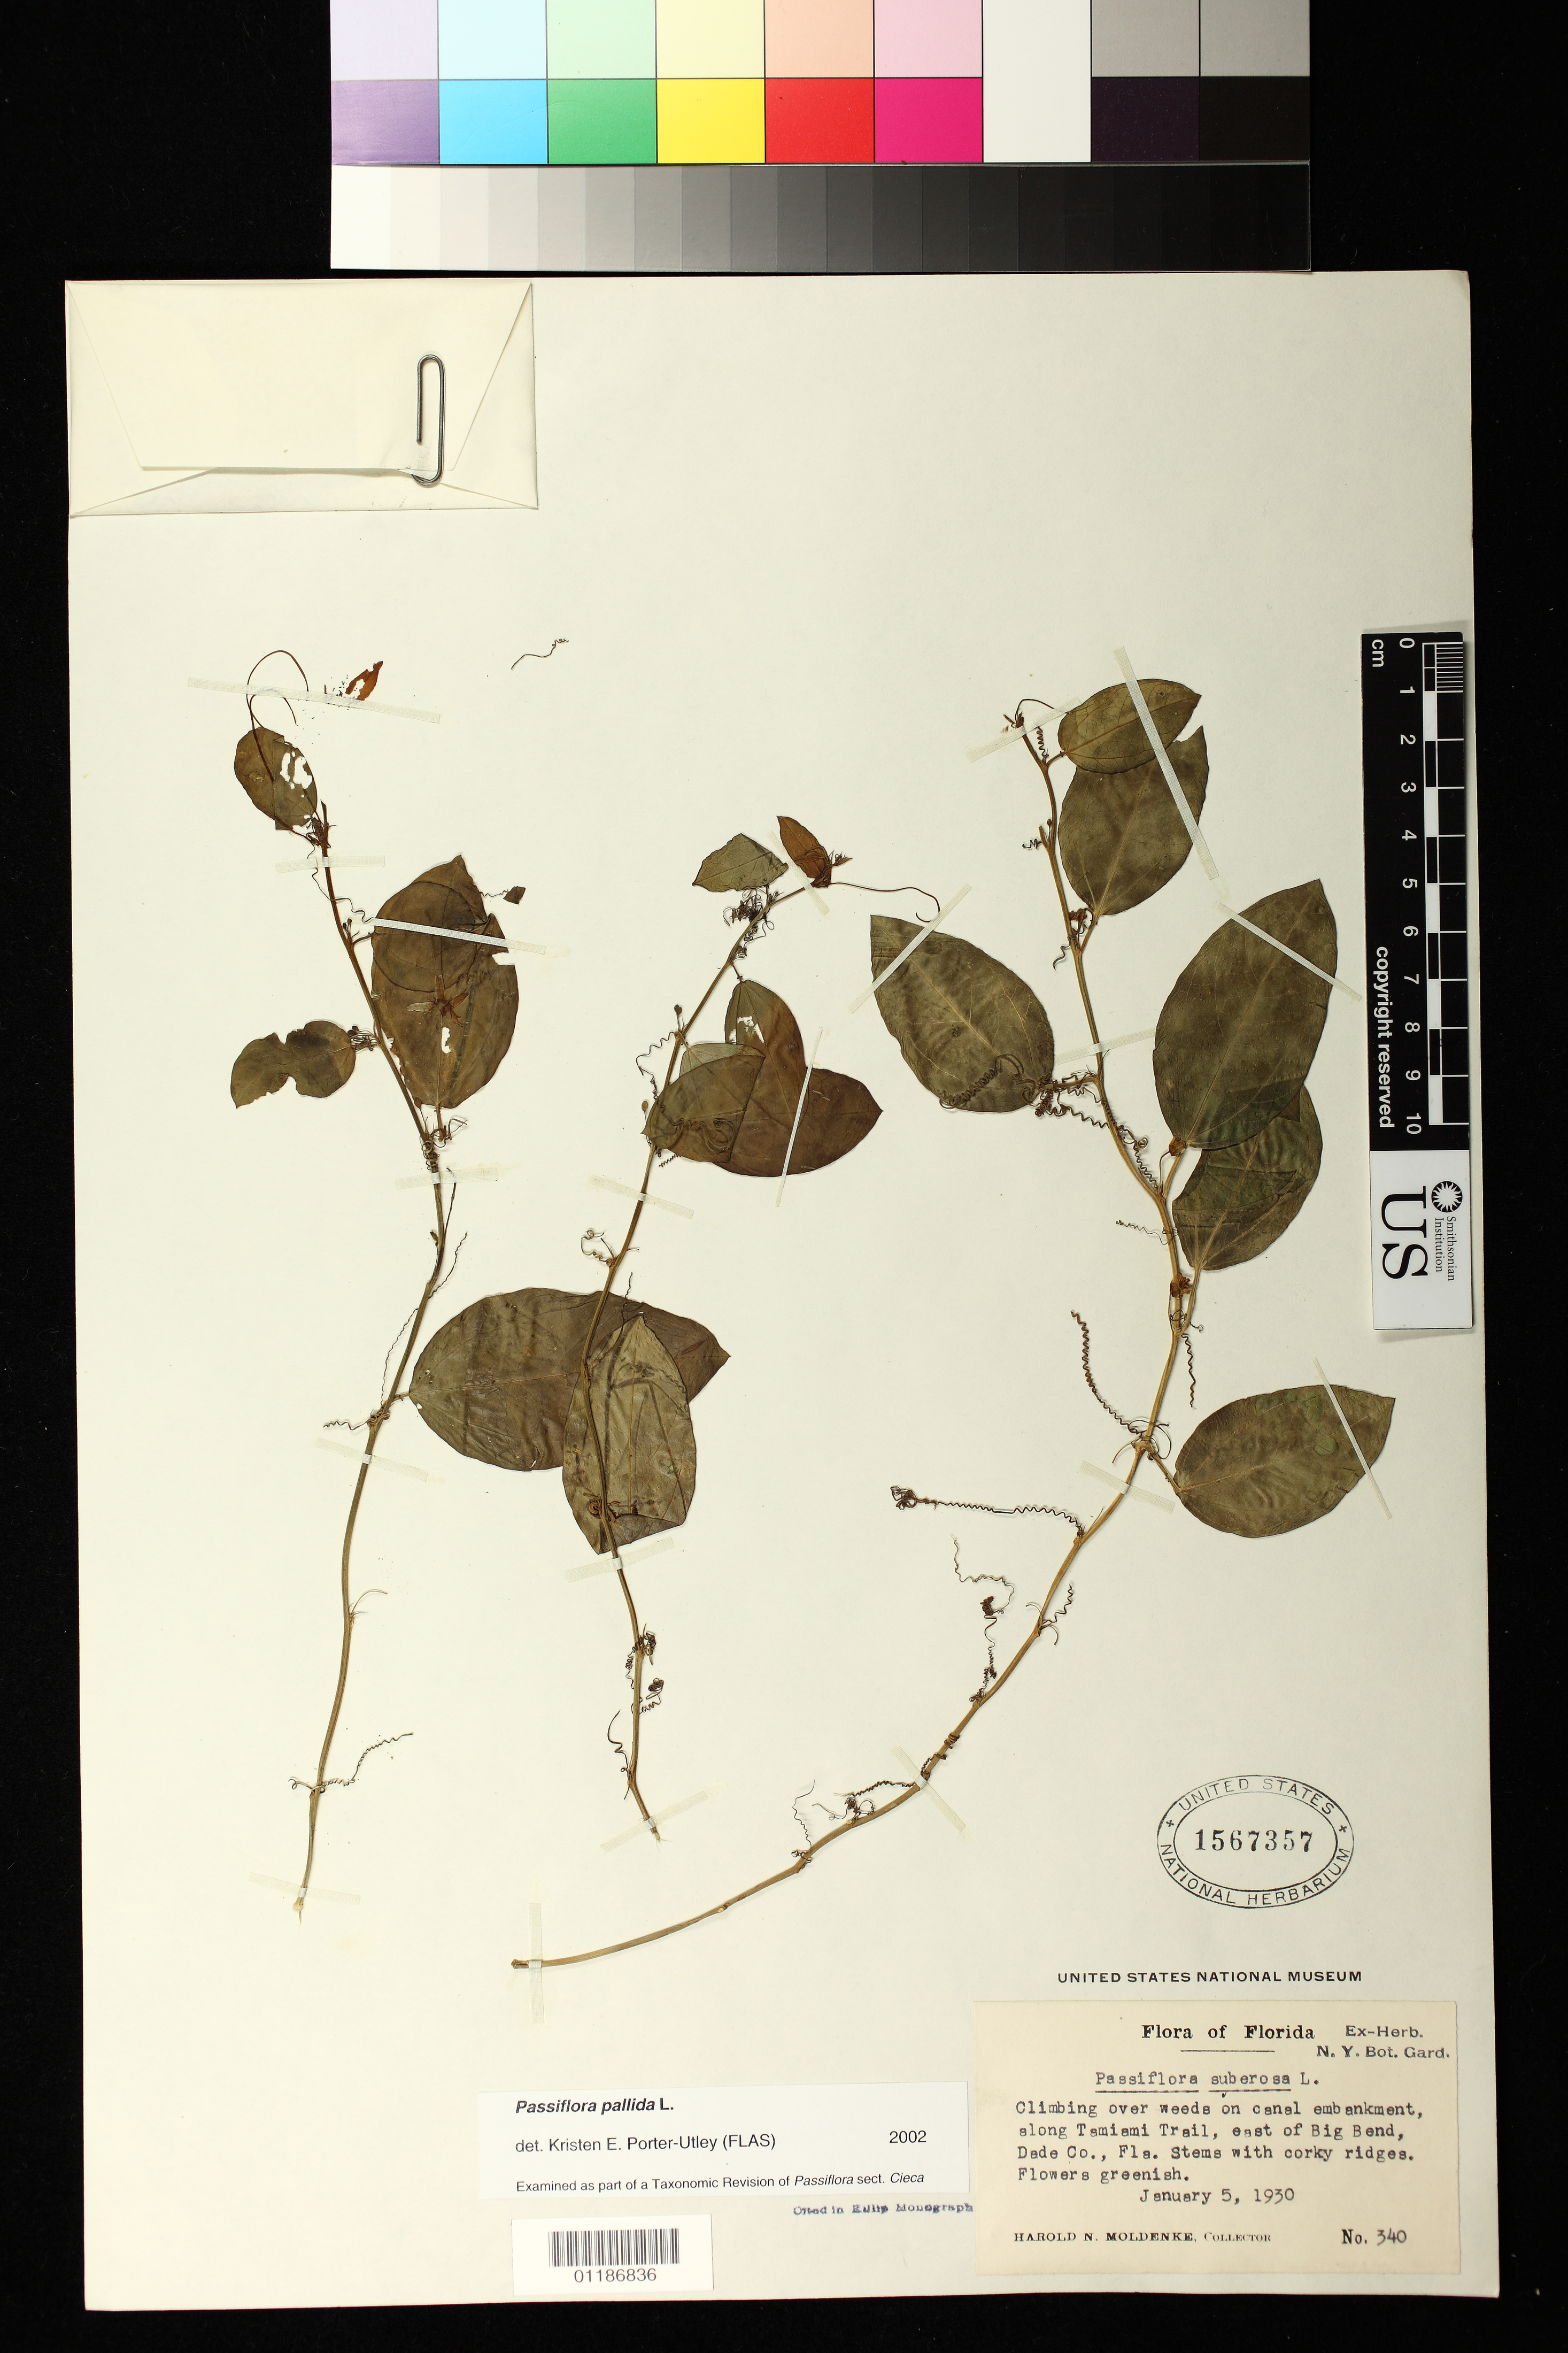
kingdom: Plantae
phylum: Tracheophyta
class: Magnoliopsida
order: Malpighiales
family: Passifloraceae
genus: Passiflora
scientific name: Passiflora pallida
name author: L.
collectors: H. N. Moldenke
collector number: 340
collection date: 1930-01-05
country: United States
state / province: Florida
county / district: Dade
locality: Climbing over weeds on canal embankment, along Tamiami Trail, East of Big Bend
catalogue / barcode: US 1567357